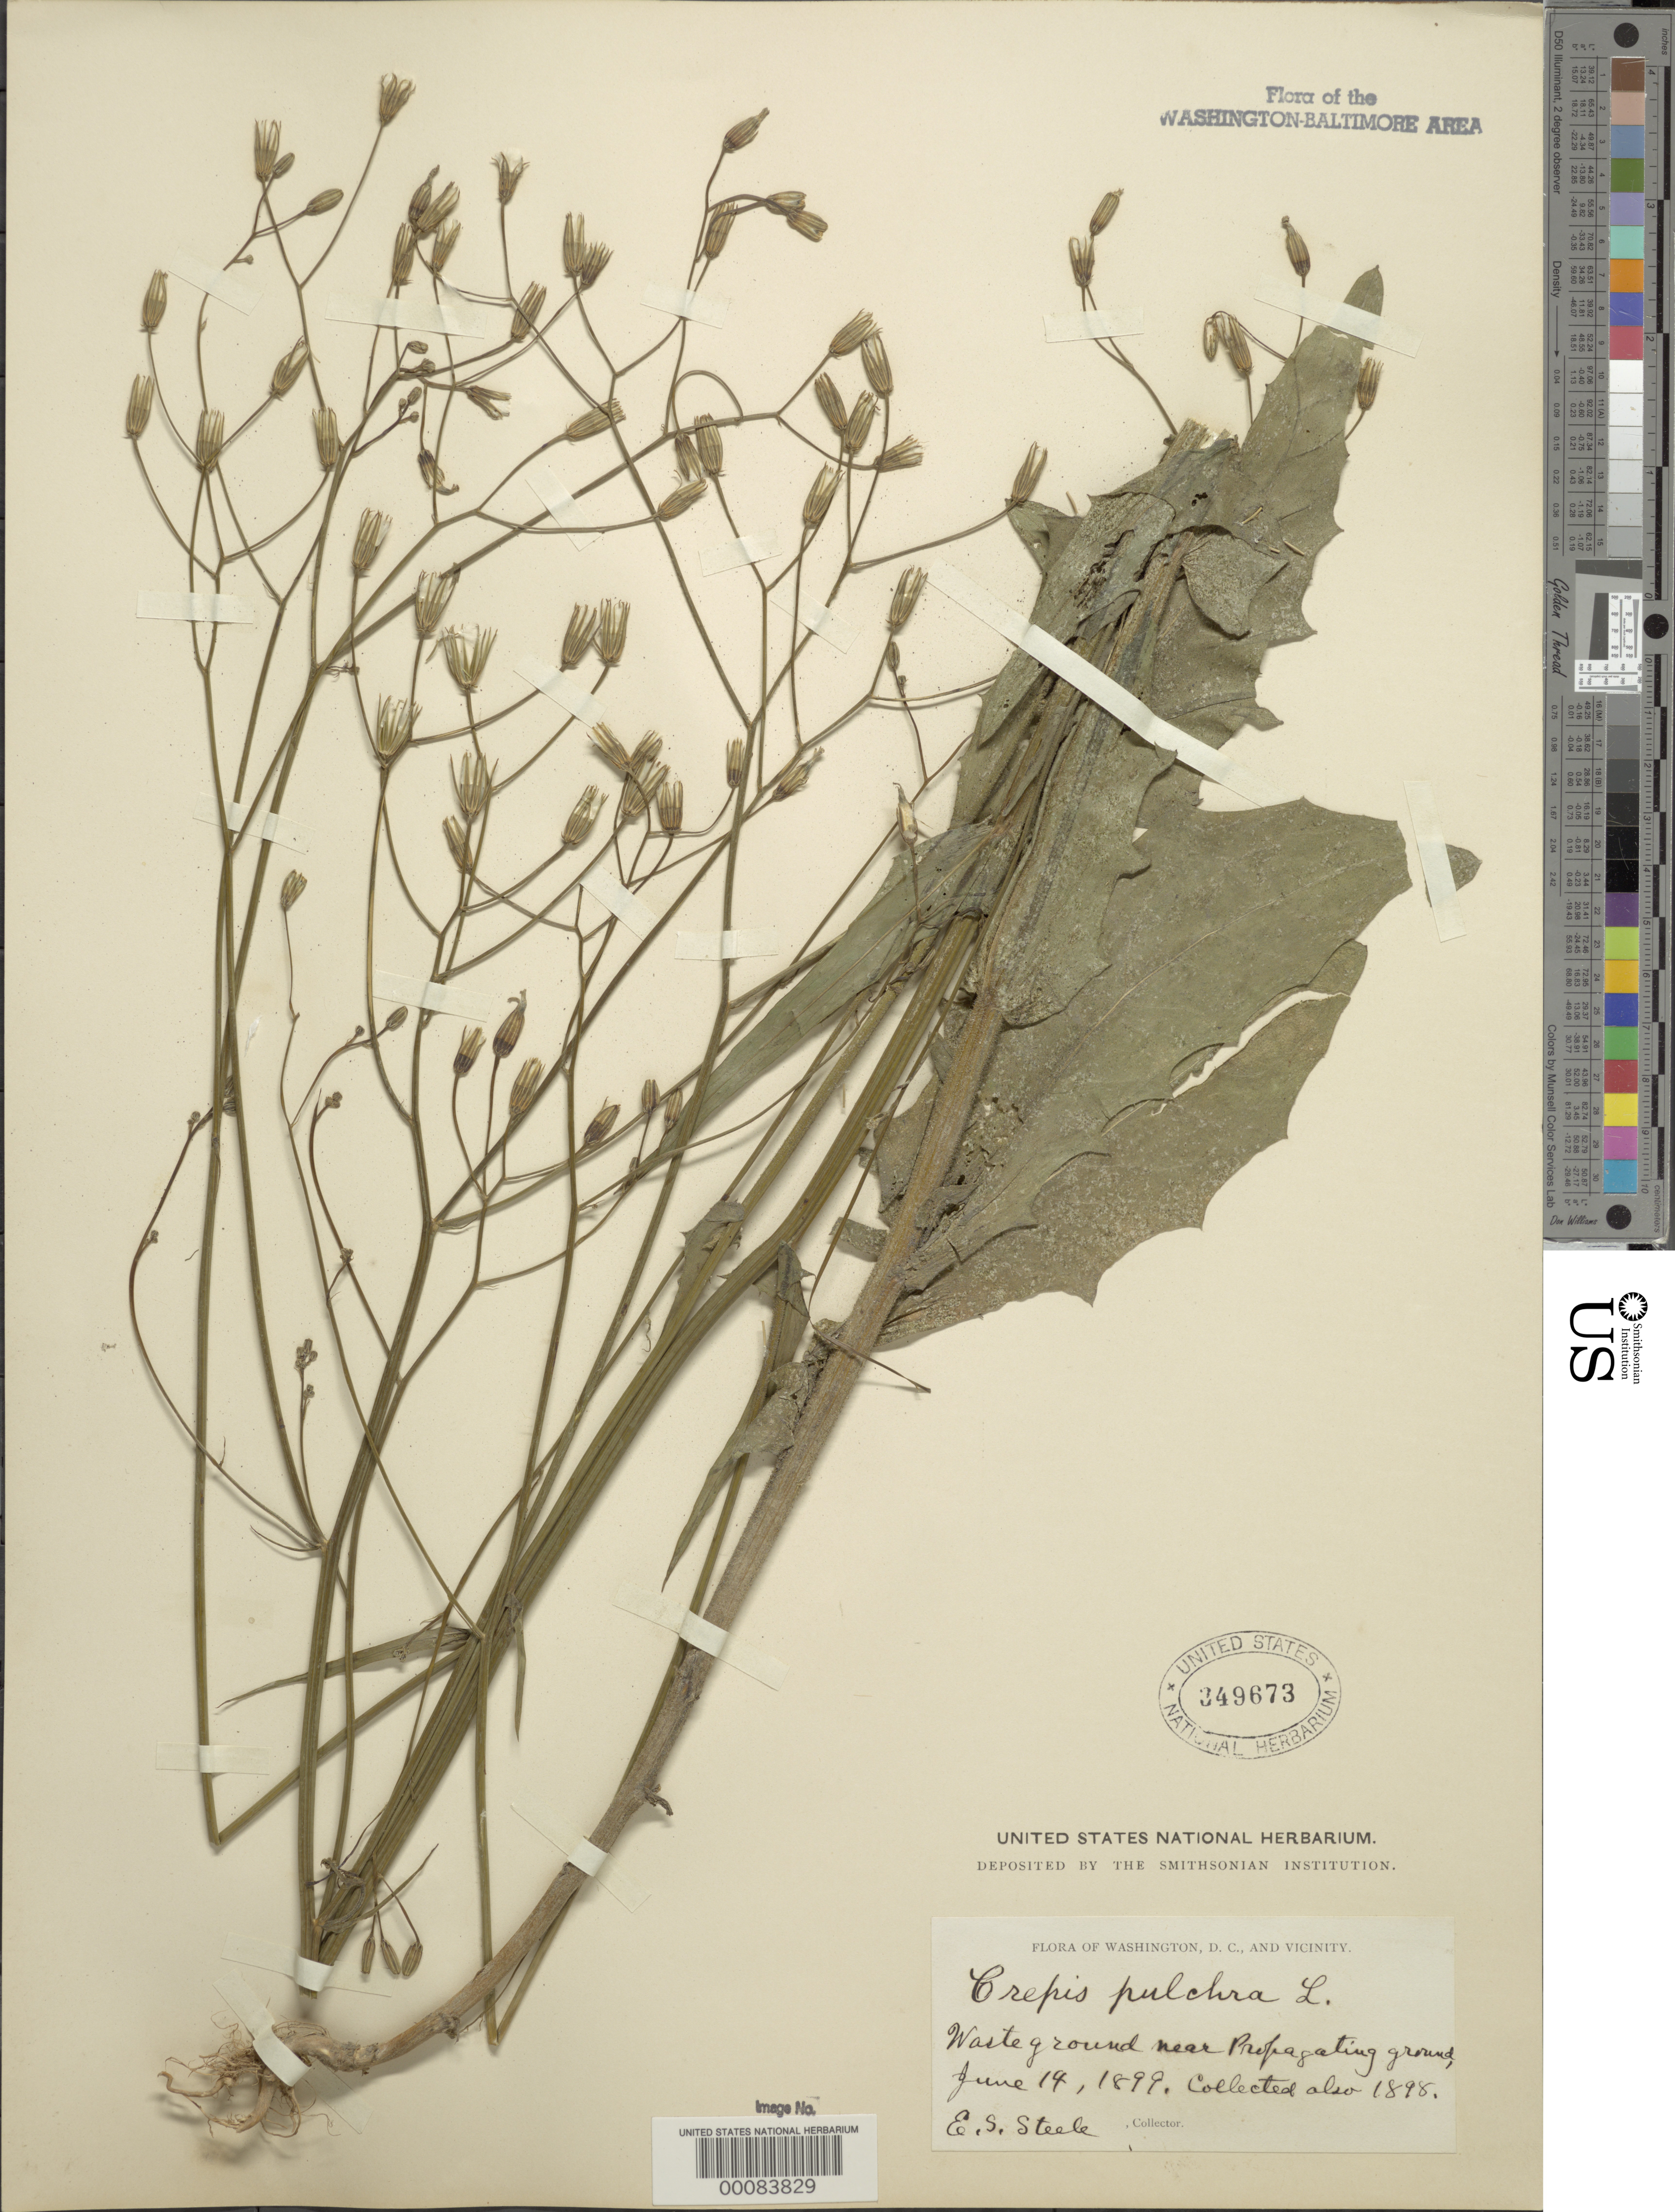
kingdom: Plantae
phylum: Tracheophyta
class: Magnoliopsida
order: Asterales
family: Asteraceae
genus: Crepis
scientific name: Crepis pulchra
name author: L.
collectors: E. Steele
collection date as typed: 14 Jun 1899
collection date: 1899-06-14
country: United States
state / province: District of Columbia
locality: DC vicinity near Propagating ground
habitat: Waste ground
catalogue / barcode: US 349673